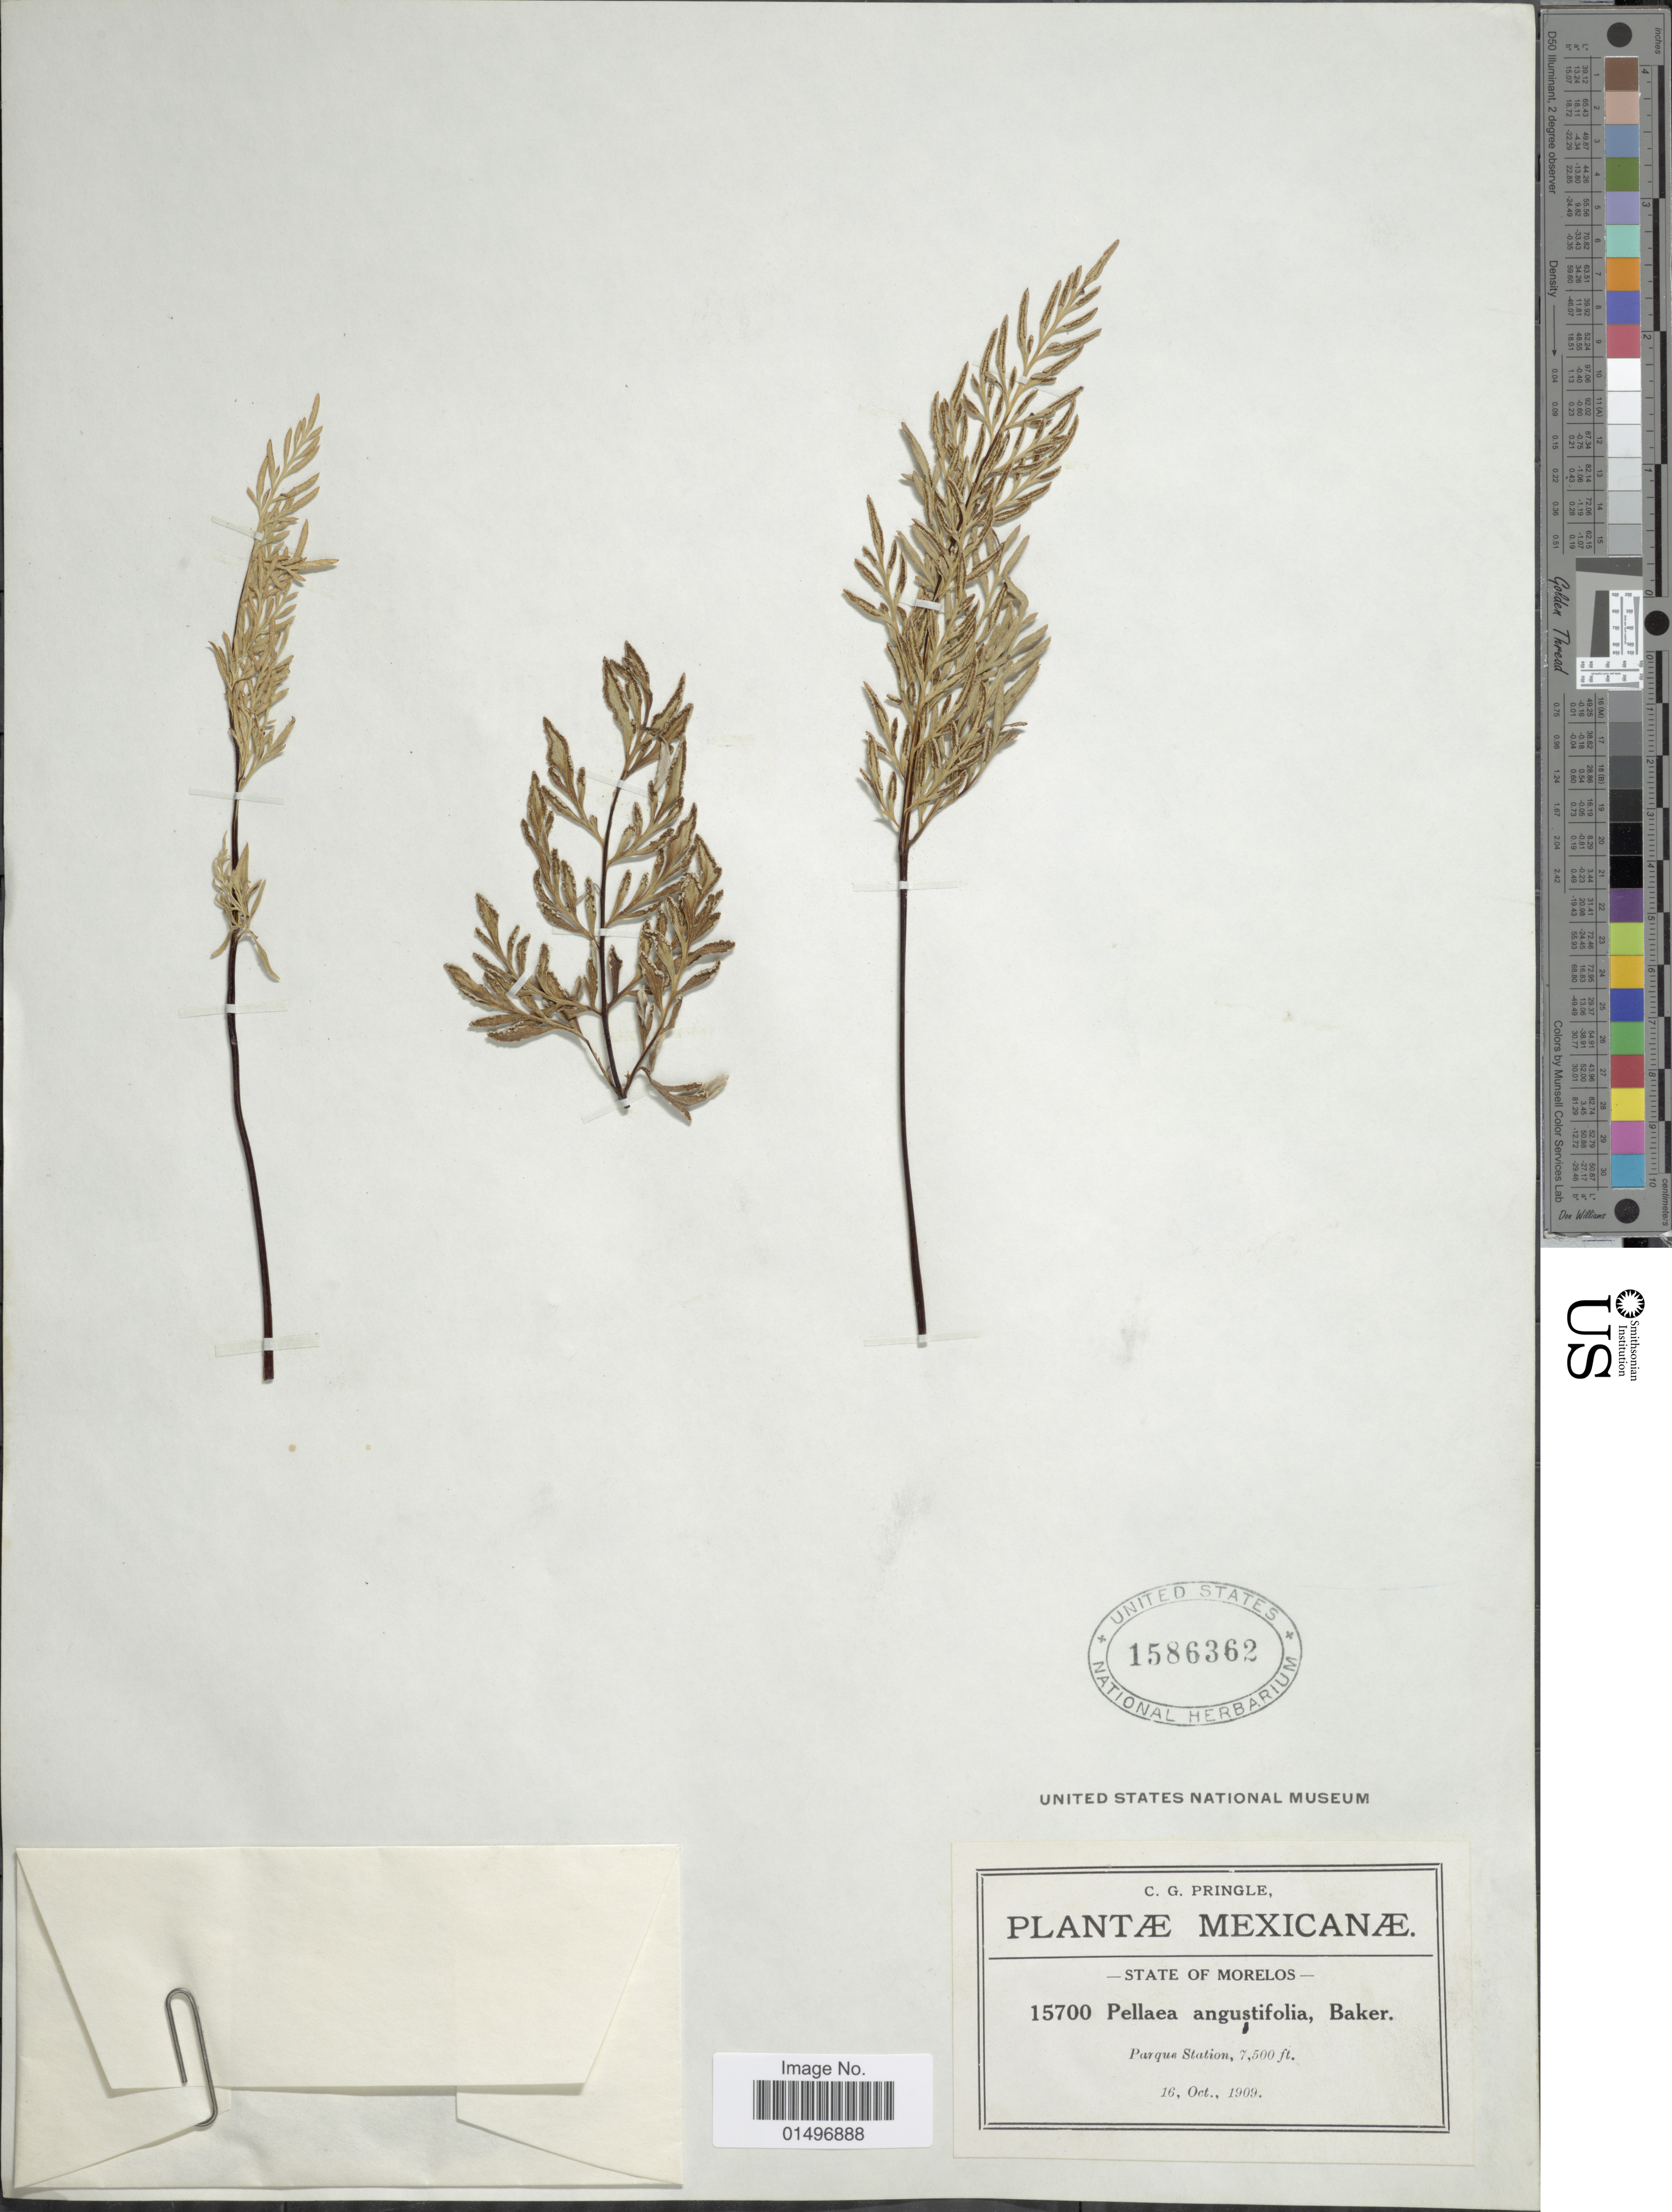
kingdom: Plantae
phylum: Tracheophyta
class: Polypodiopsida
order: Polypodiales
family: Pteridaceae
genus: Gaga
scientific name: Gaga angustifolia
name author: (Kunth) Fay W. Li & Windham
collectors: C. G. Pringle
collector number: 15700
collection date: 1909-10-16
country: Mexico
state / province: Morelos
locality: Mexicanae, Parque Station.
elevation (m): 2286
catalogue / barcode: US 1586362